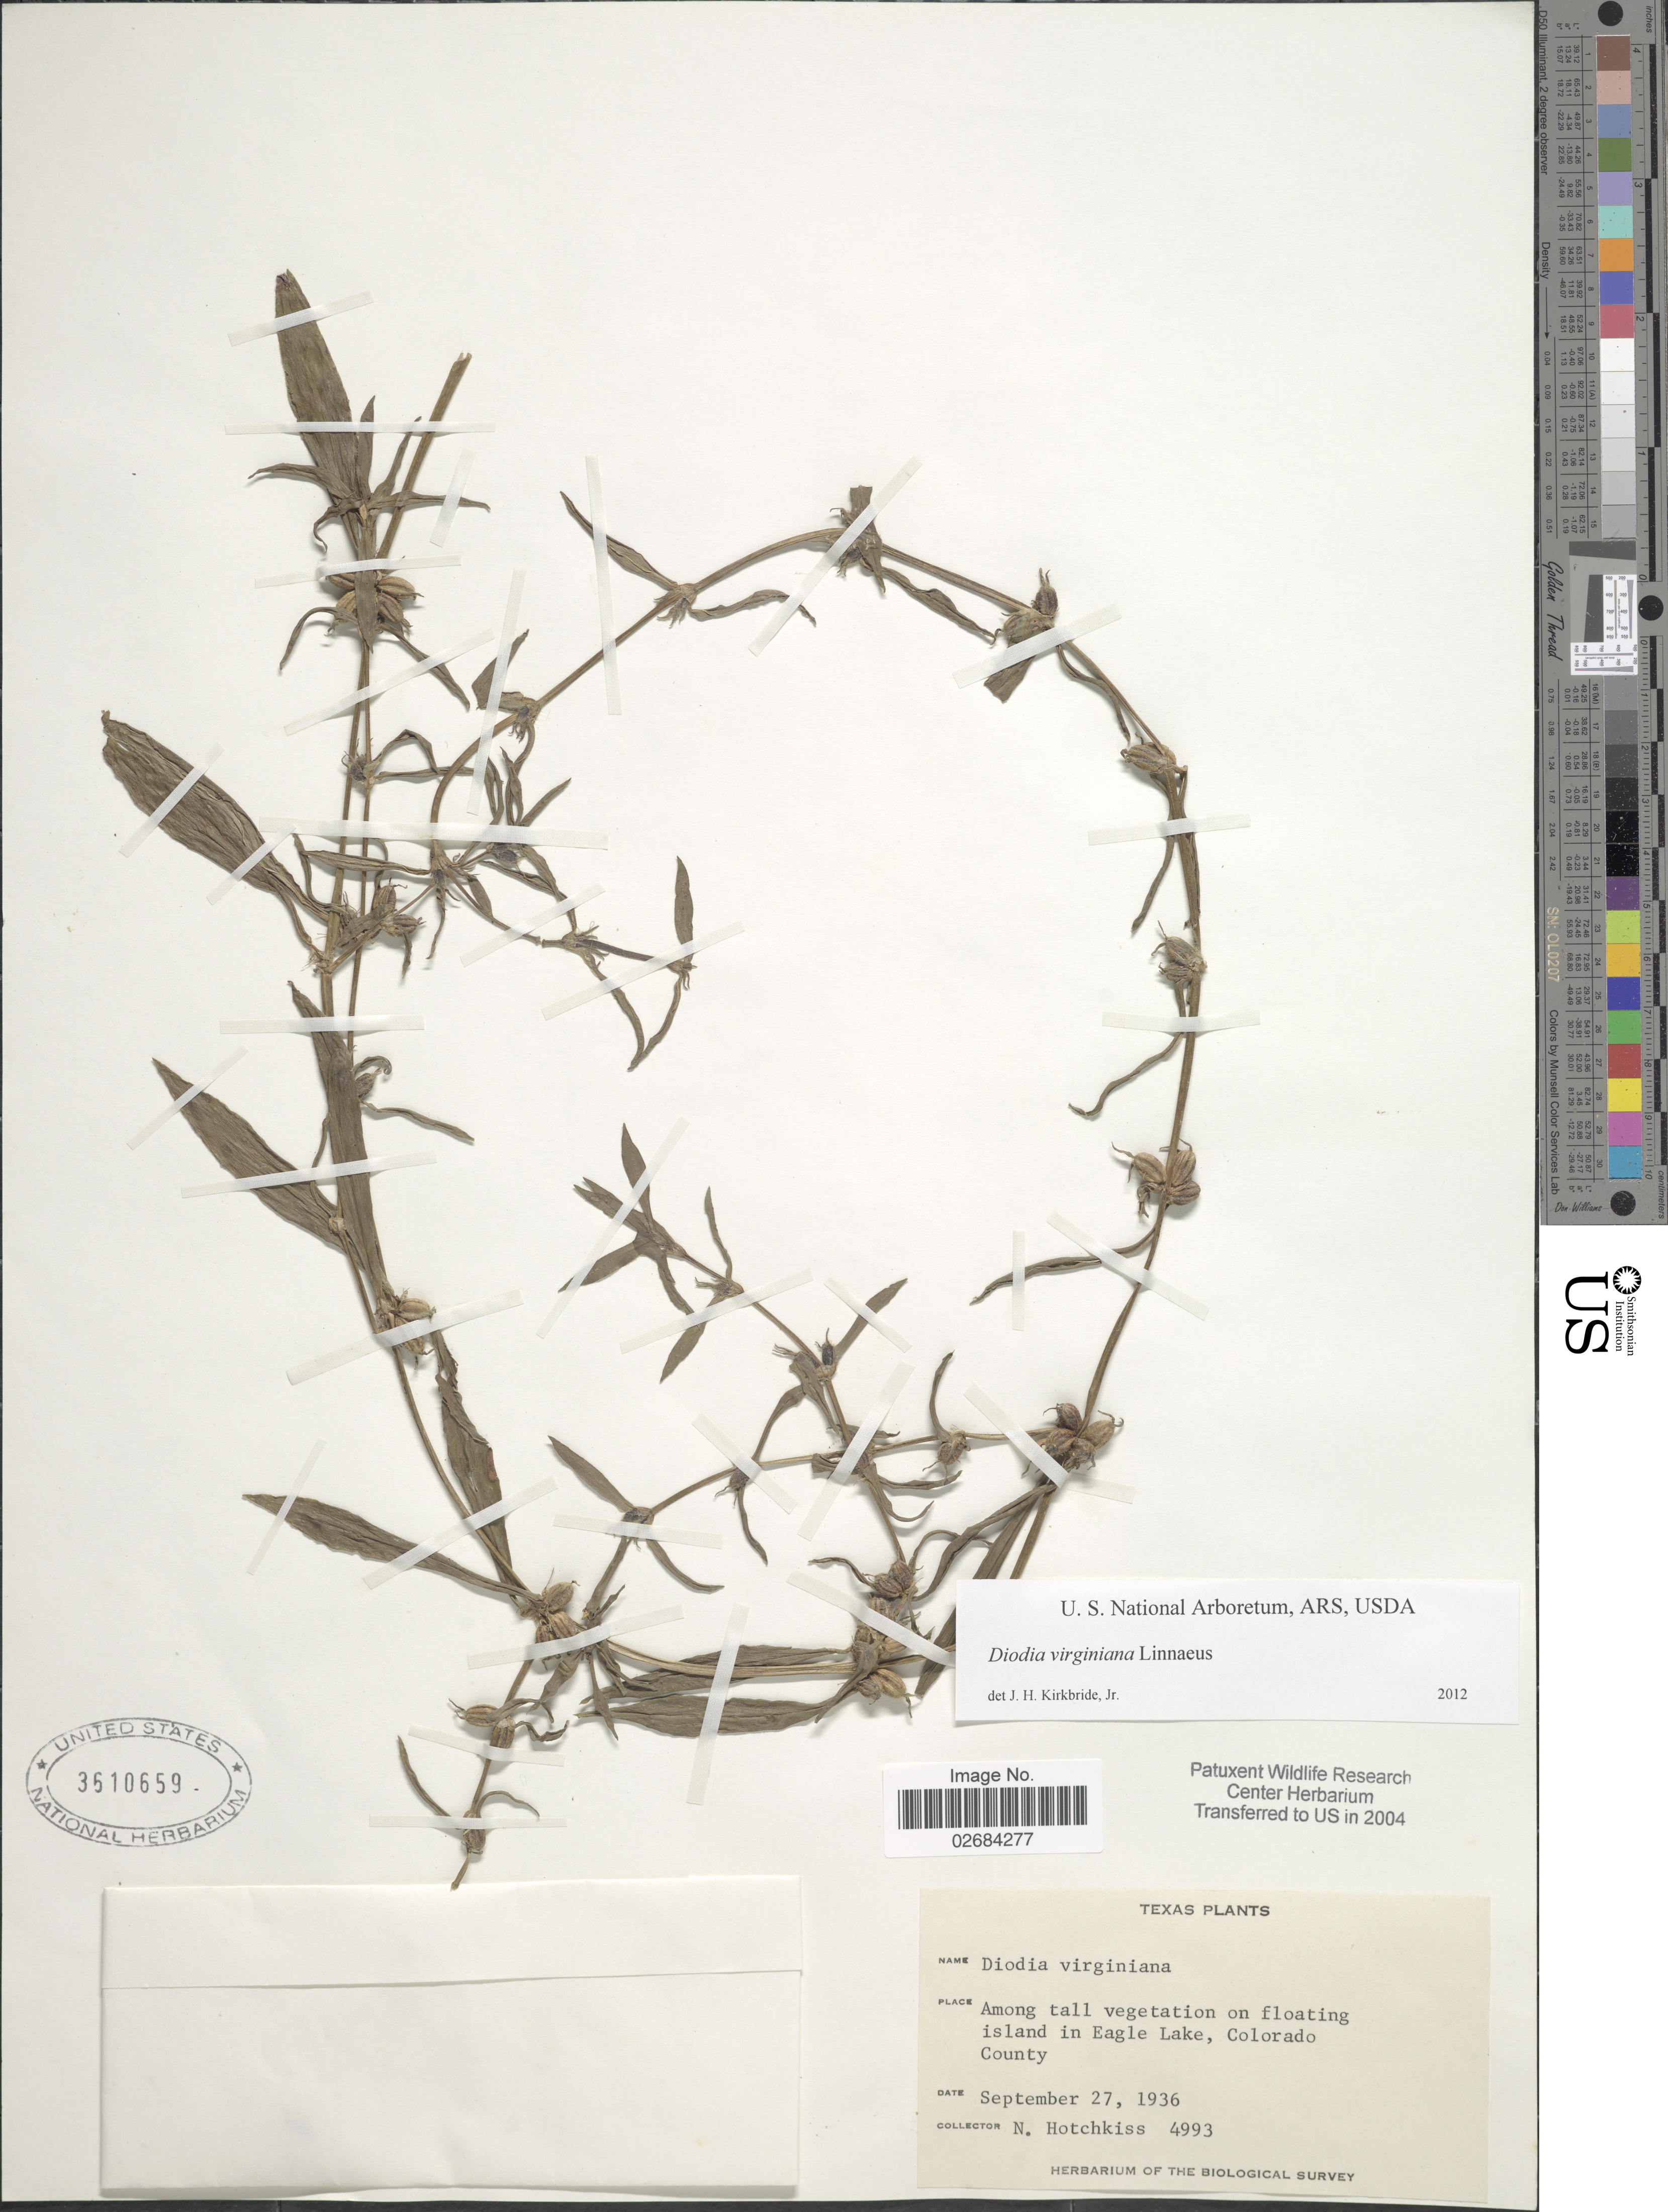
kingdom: Plantae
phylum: Tracheophyta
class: Magnoliopsida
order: Gentianales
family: Rubiaceae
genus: Diodia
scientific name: Diodia virginiana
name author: L.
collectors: N. Hotchkiss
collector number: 4993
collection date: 1936-09-27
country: United States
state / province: Texas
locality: Eagle Lake, Colorado County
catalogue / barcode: US 3610659